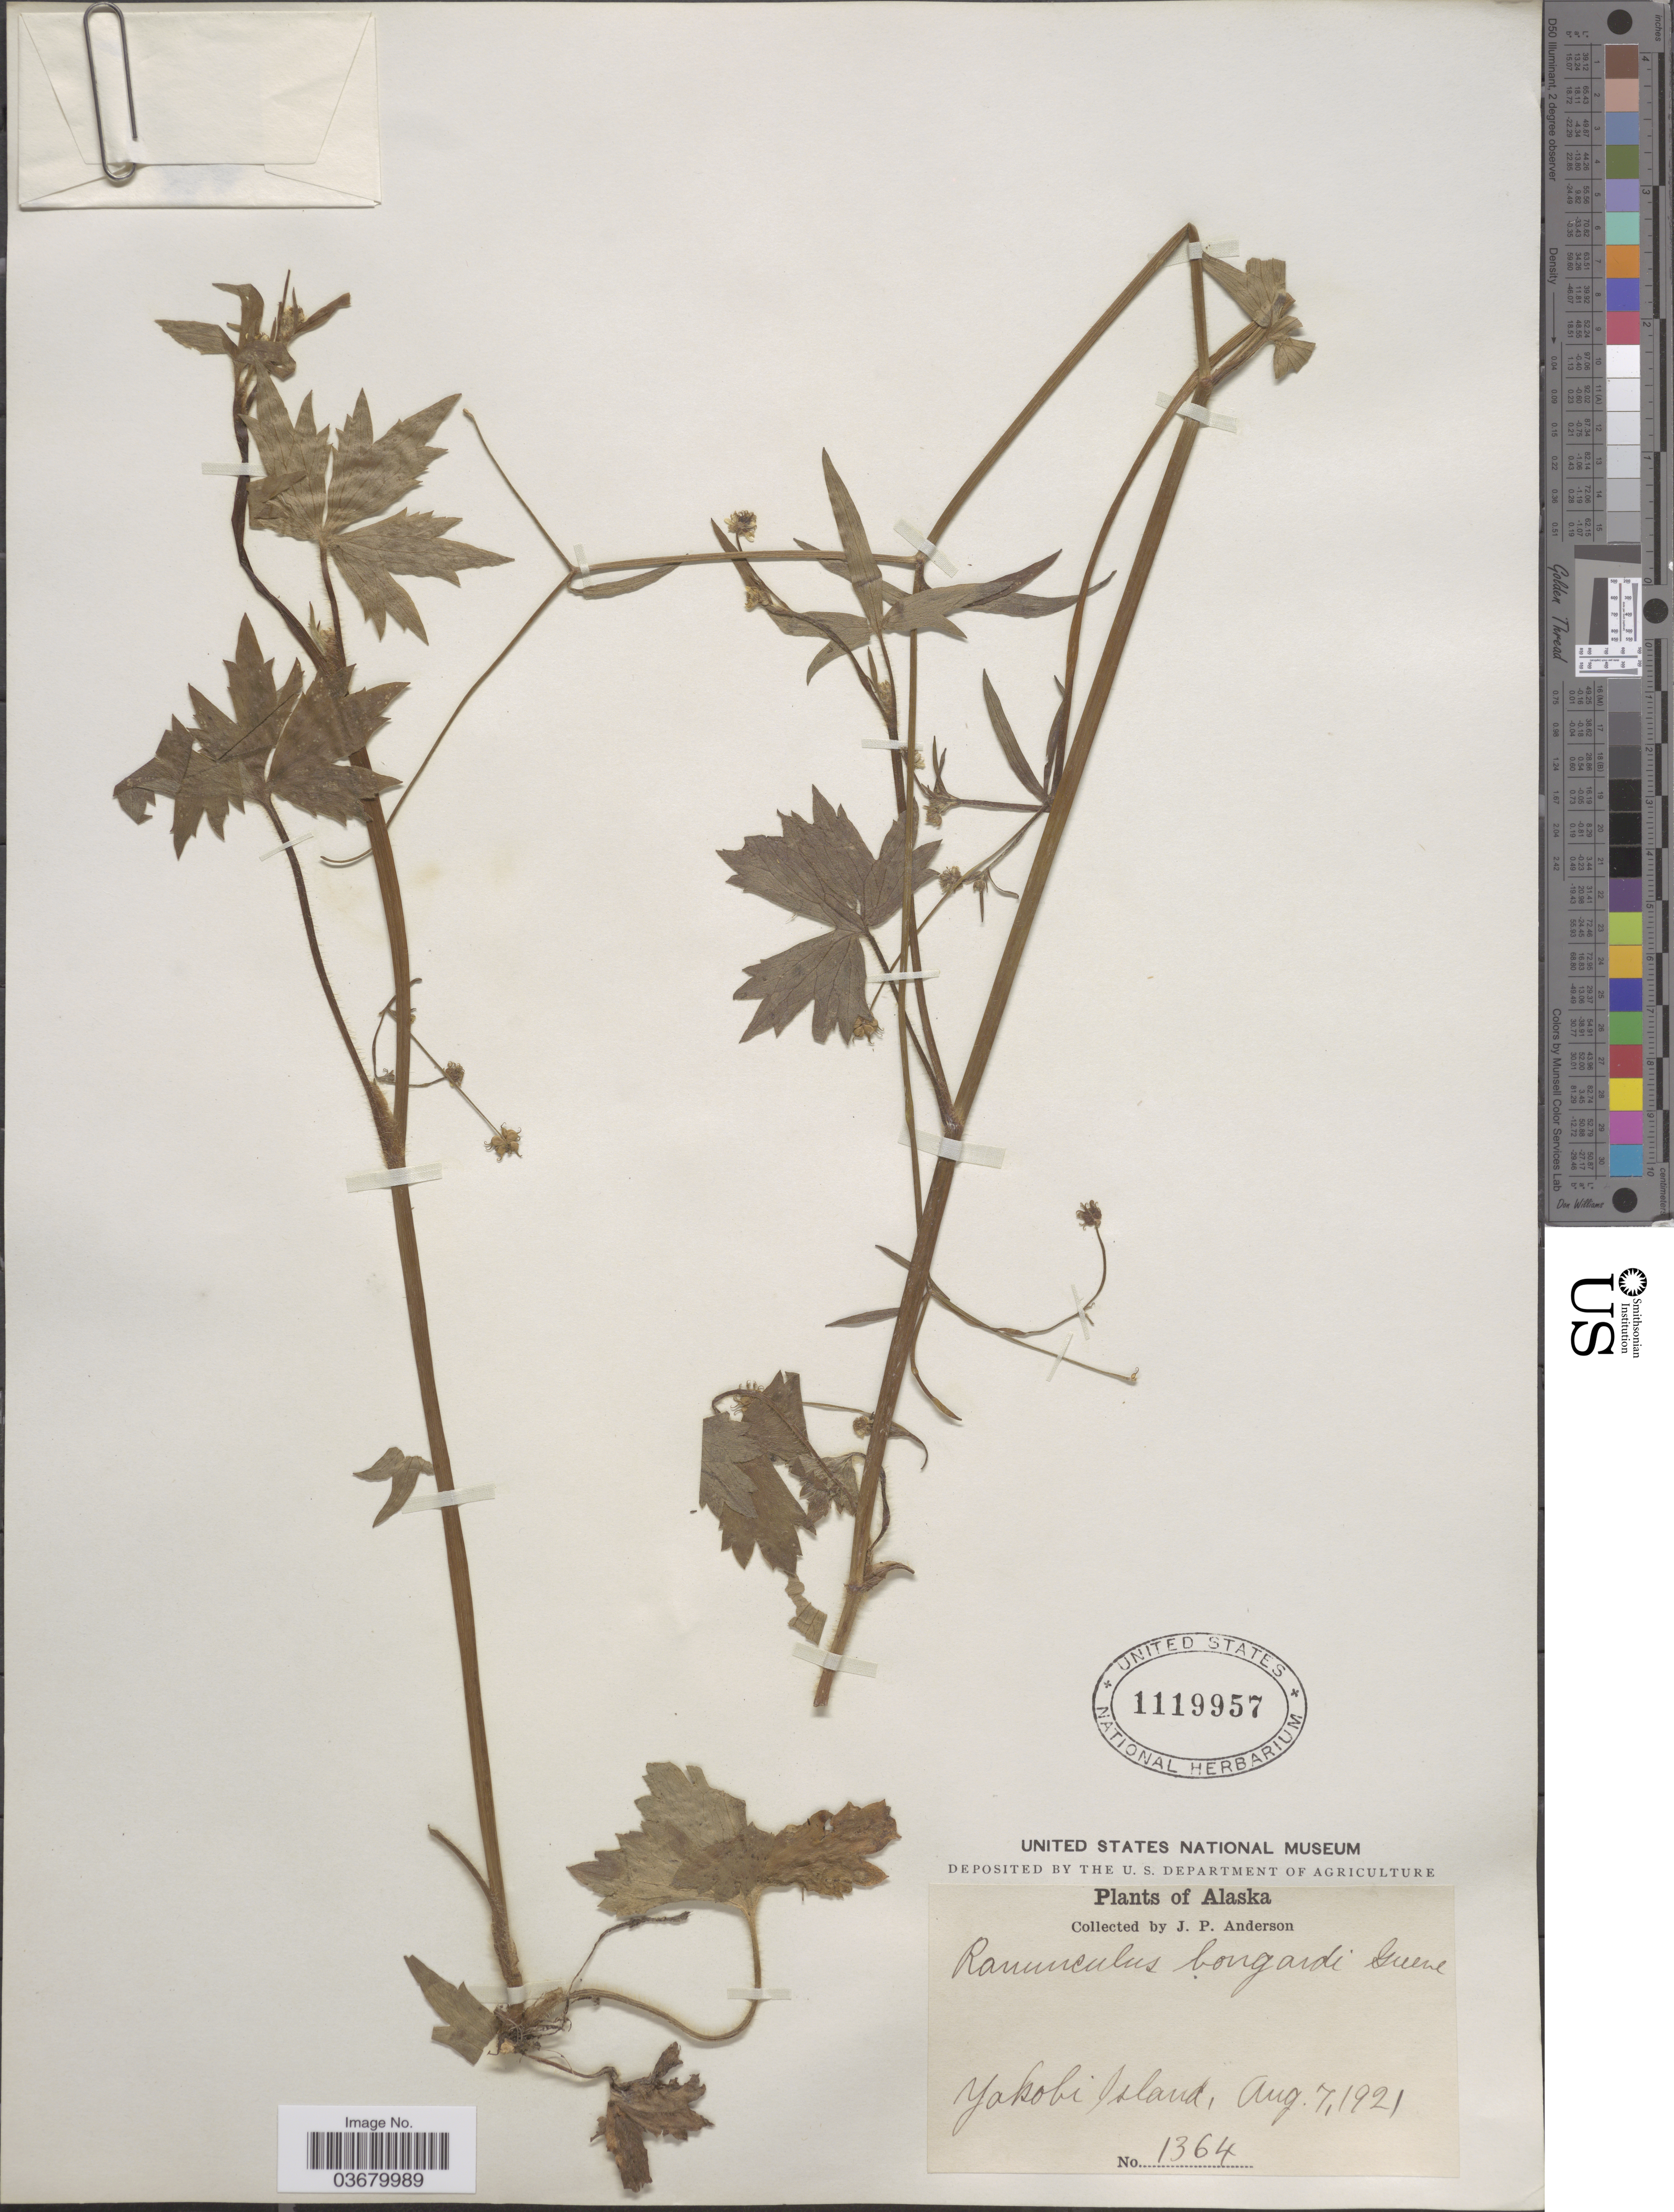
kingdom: Plantae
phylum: Tracheophyta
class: Magnoliopsida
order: Ranunculales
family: Ranunculaceae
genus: Ranunculus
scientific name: Ranunculus bongardii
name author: Greene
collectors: J. P. Anderson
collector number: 1364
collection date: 1921-08-07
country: United States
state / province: Alaska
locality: Yakobi Island.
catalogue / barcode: US 1119957